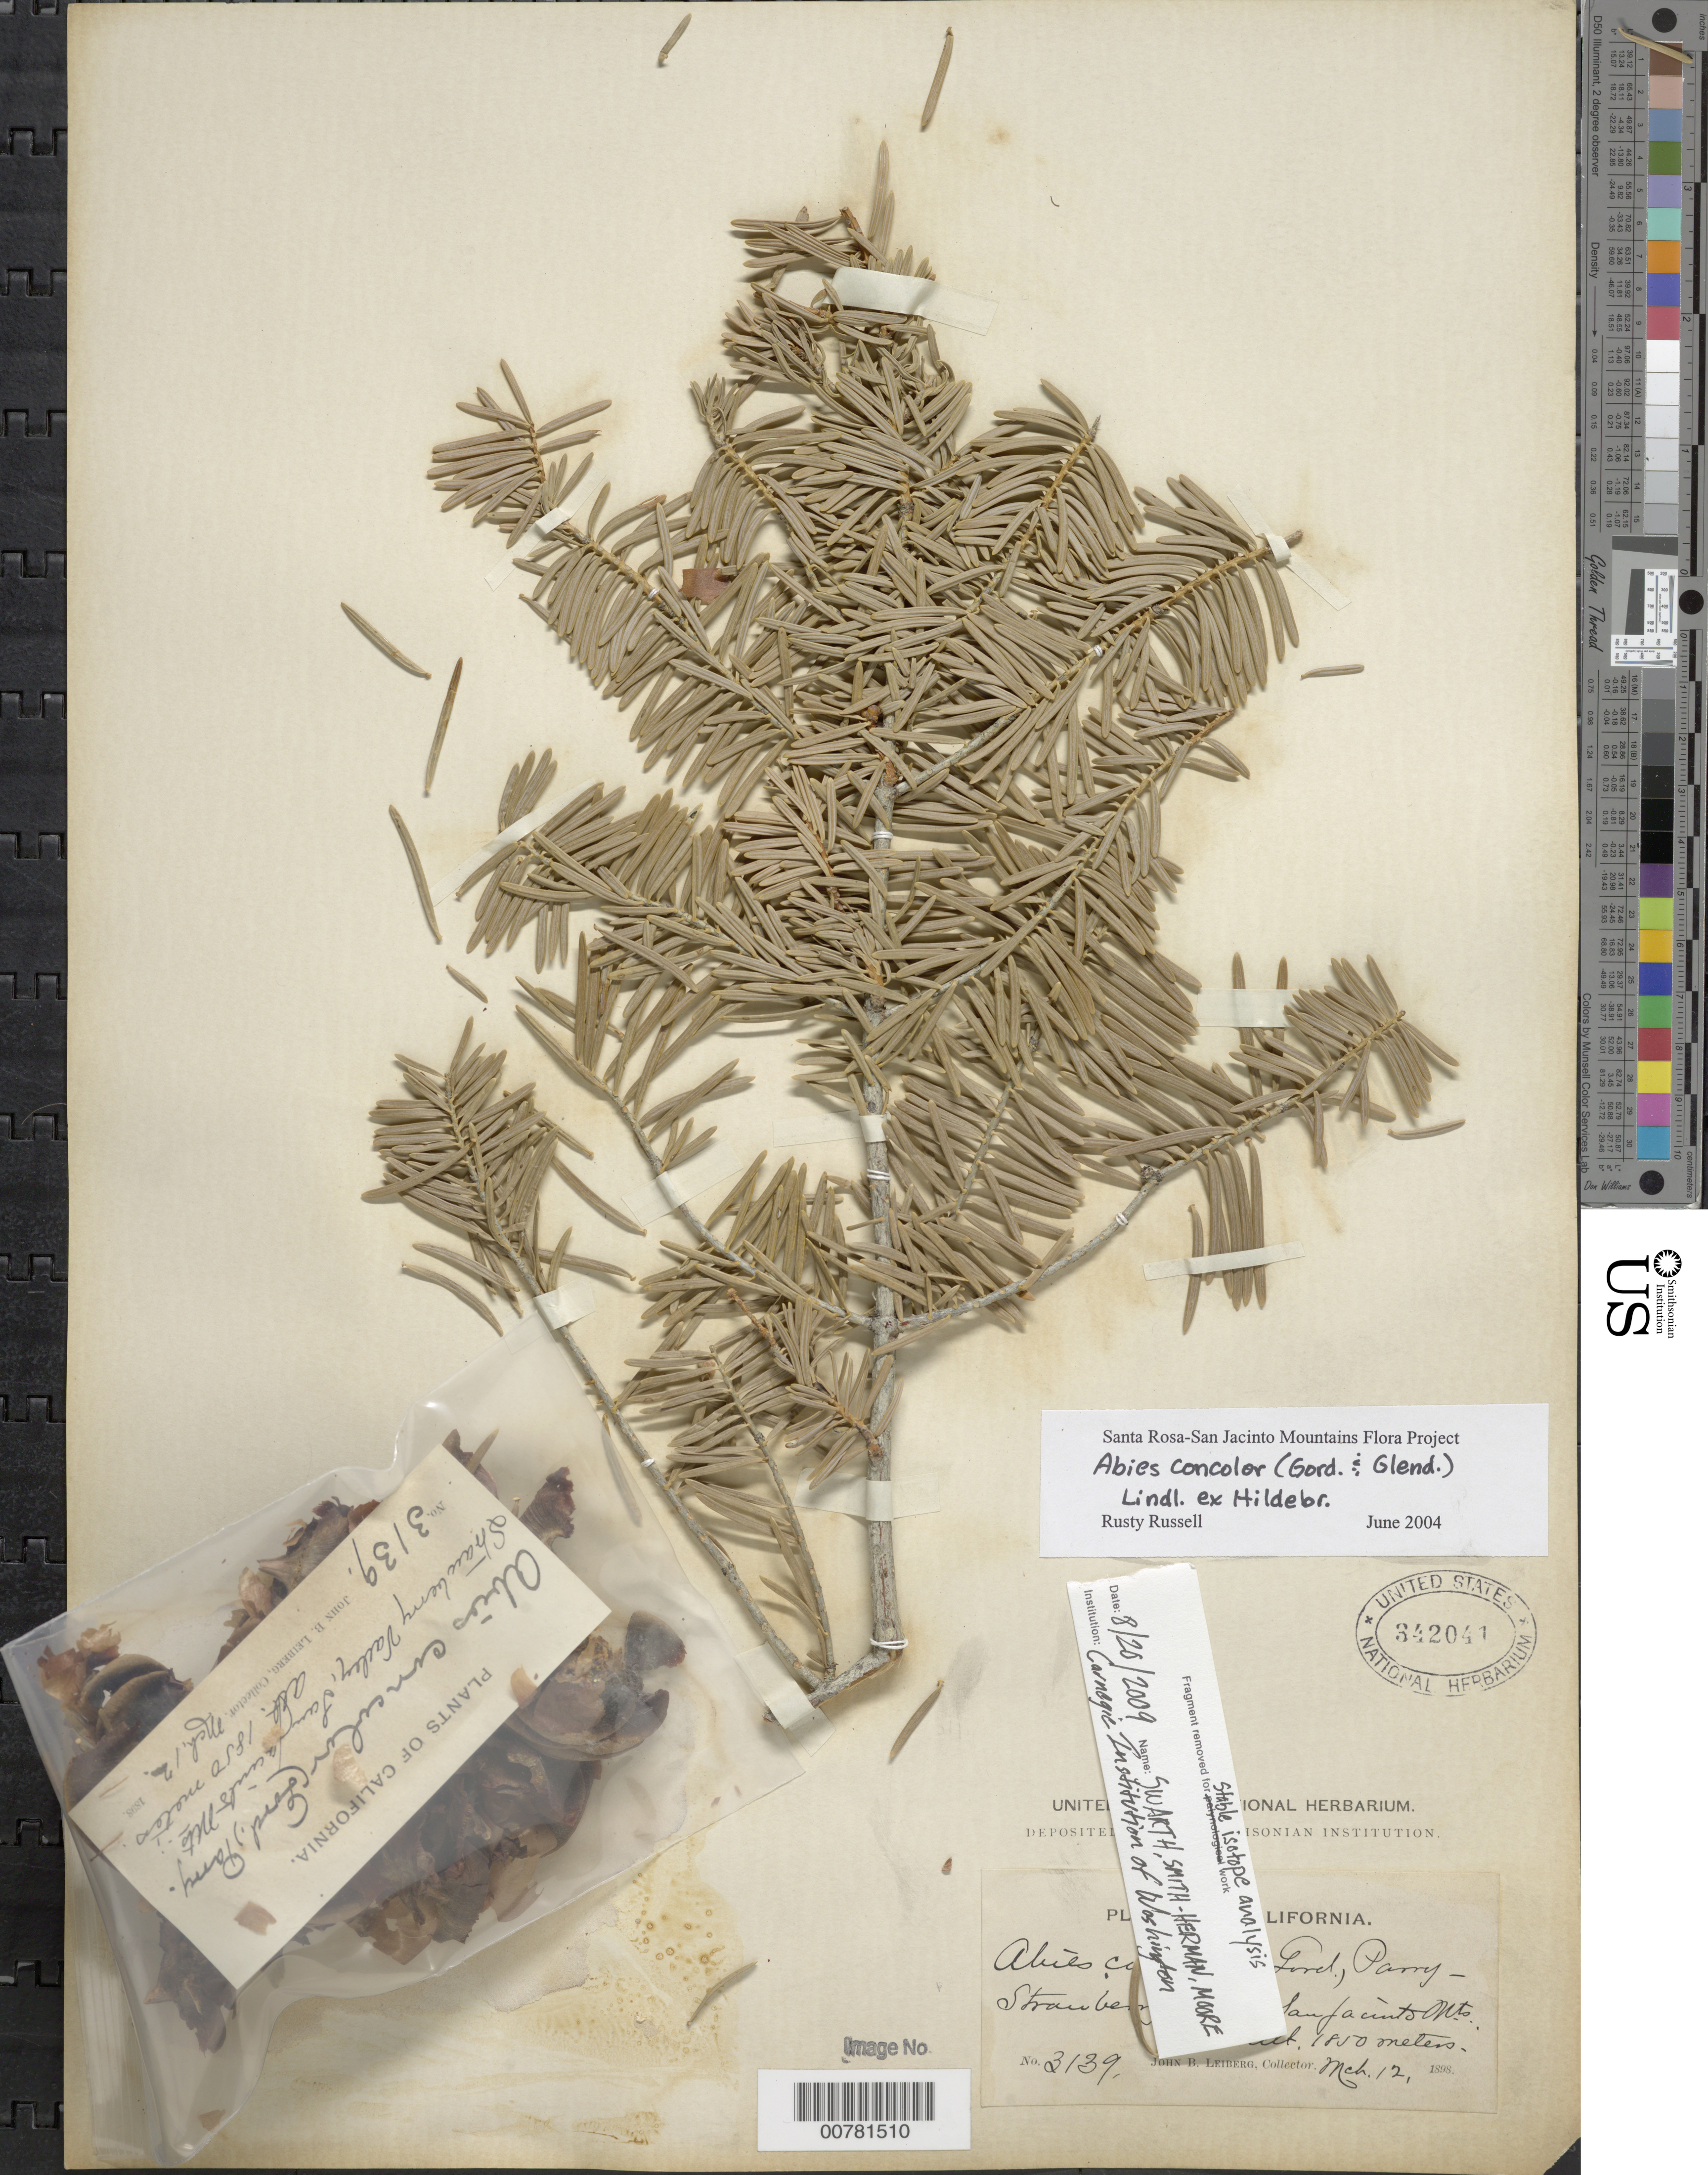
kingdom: Plantae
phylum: Tracheophyta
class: Pinopsida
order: Pinales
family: Pinaceae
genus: Abies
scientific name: Abies concolor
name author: (Gordon & Glend.) Lindl. ex Hildebr.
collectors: J. B. Leiberg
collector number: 3139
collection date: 1898-03-12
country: United States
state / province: California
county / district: Riverside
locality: Strawberry Valley, San Jacinto Mts.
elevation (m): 1850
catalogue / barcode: US 342041